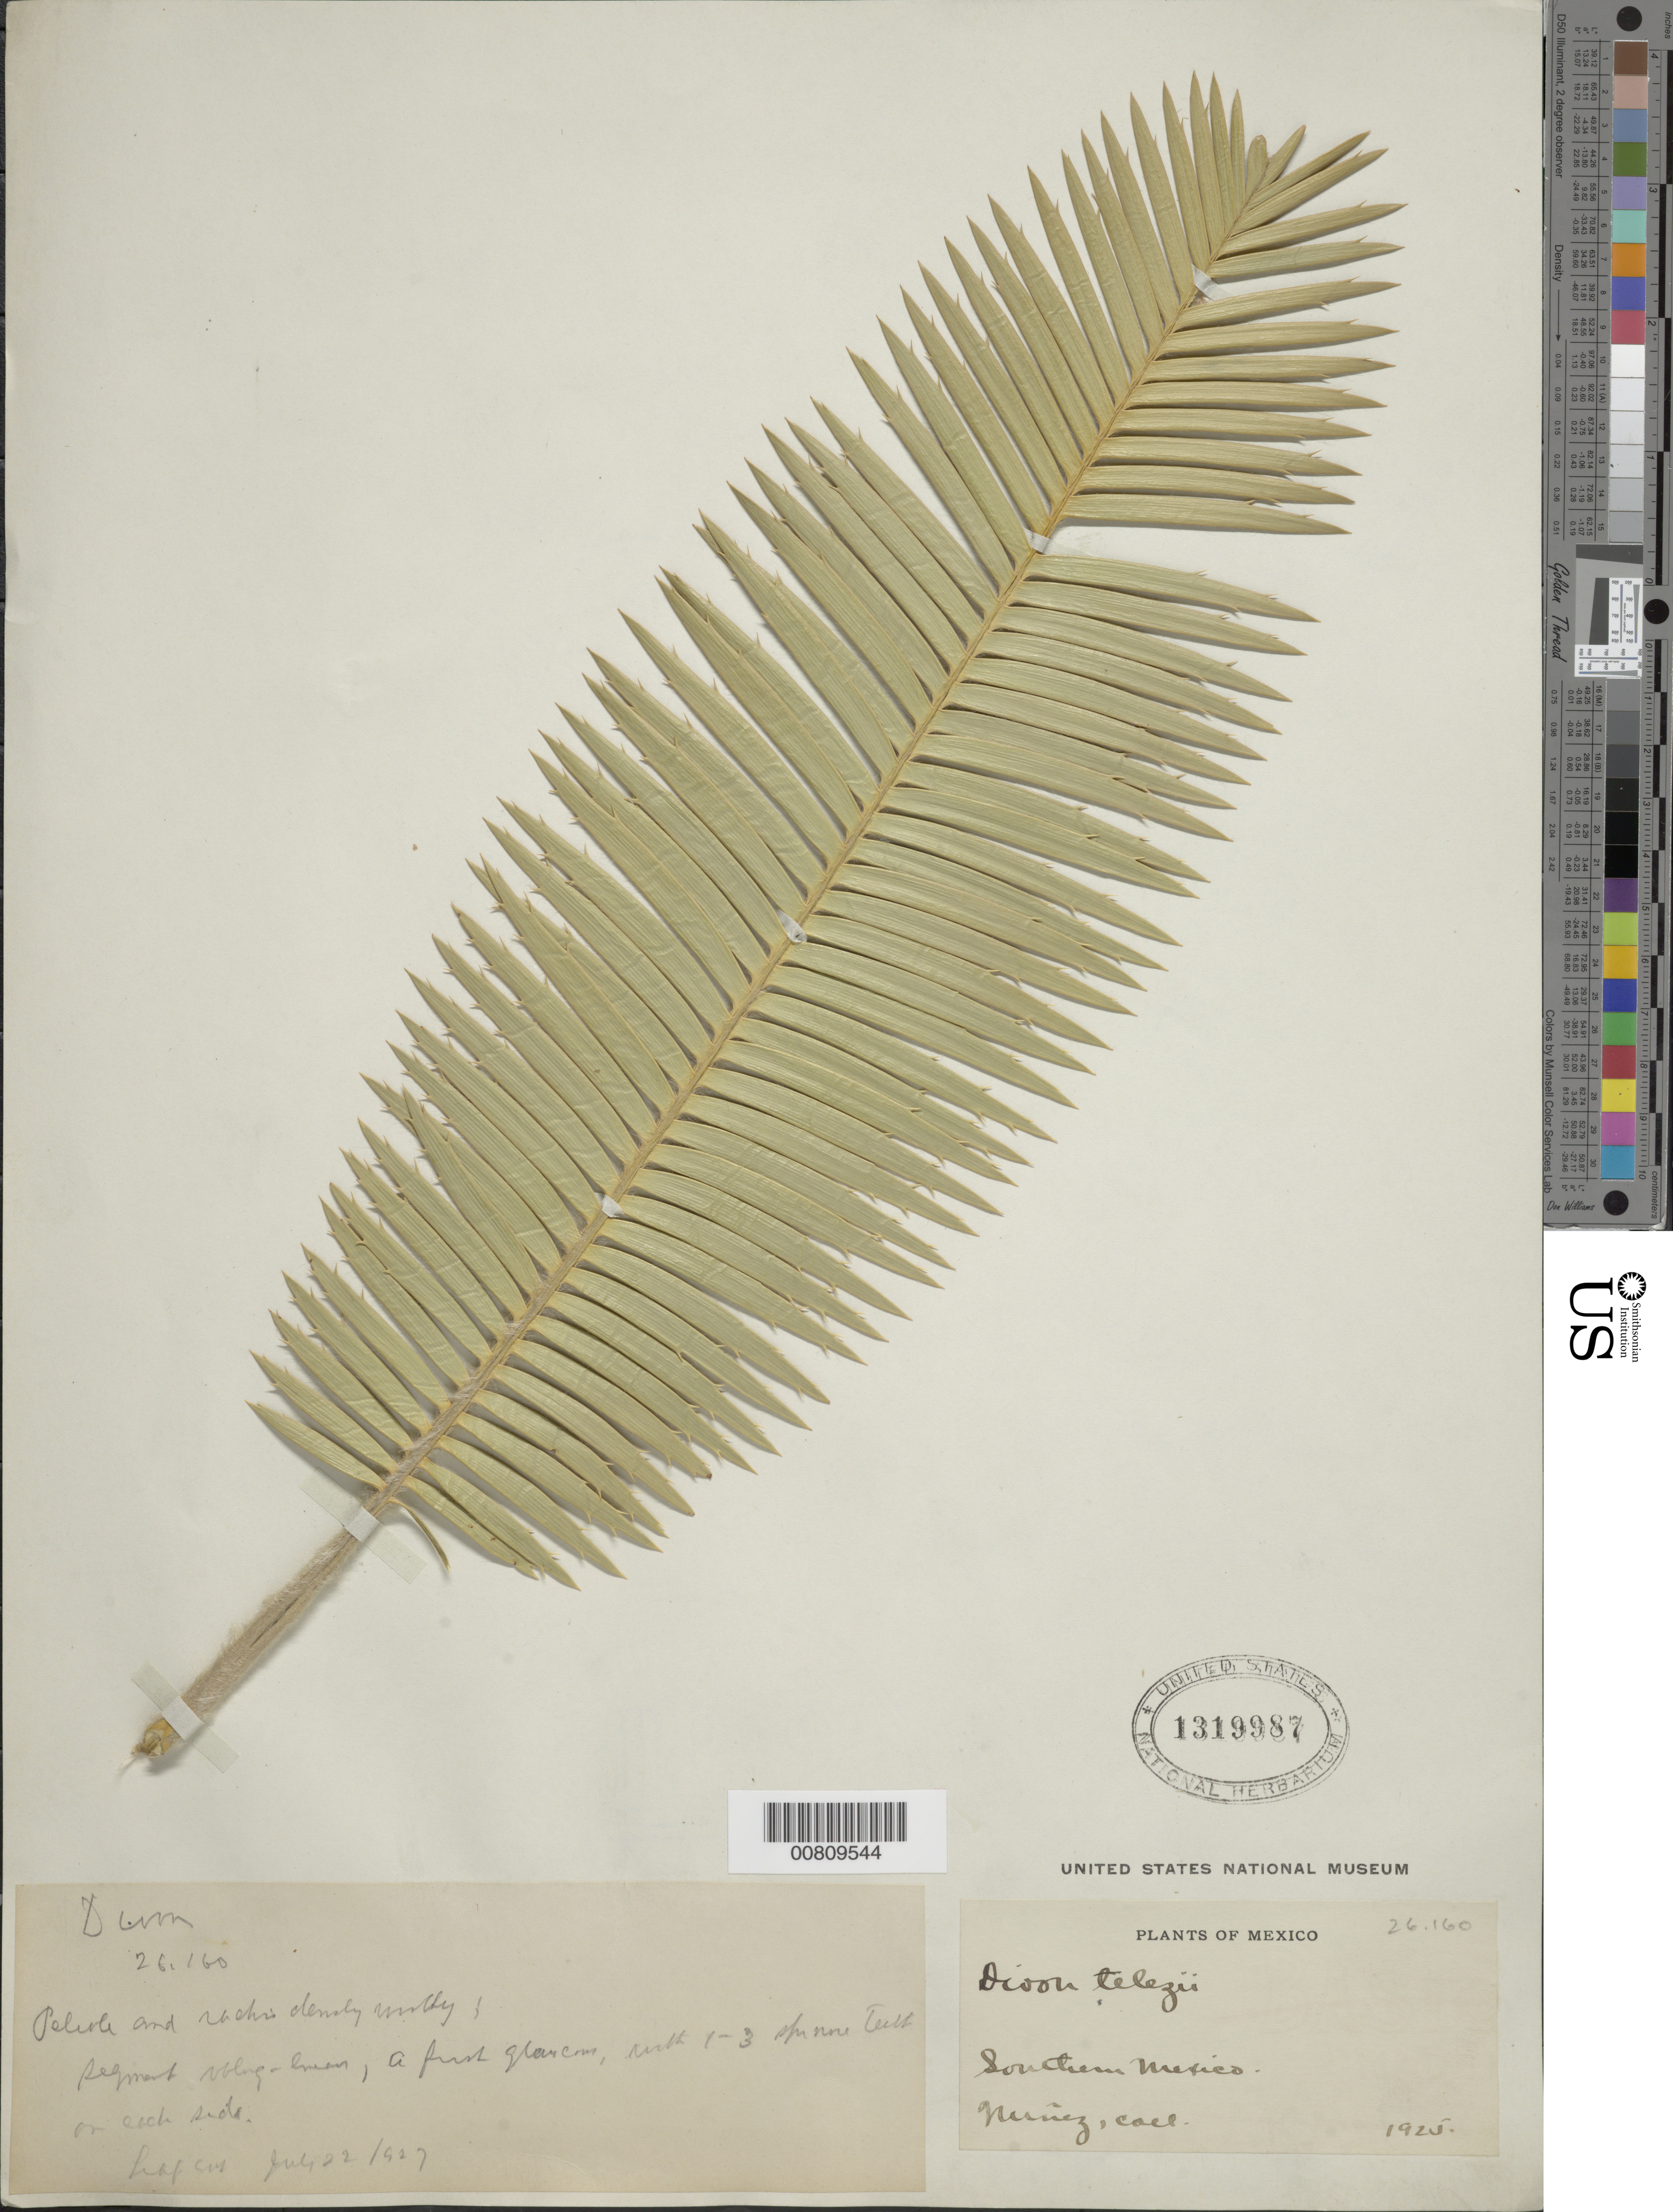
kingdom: Plantae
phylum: Tracheophyta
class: Cycadopsida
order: Cycadales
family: Zamiaceae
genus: Dioon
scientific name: Dioon sp.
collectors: Nunez, --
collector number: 26.160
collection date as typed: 1925 to 22 Jul 1927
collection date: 1925/1927-07-22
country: Mexico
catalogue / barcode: US 1319987